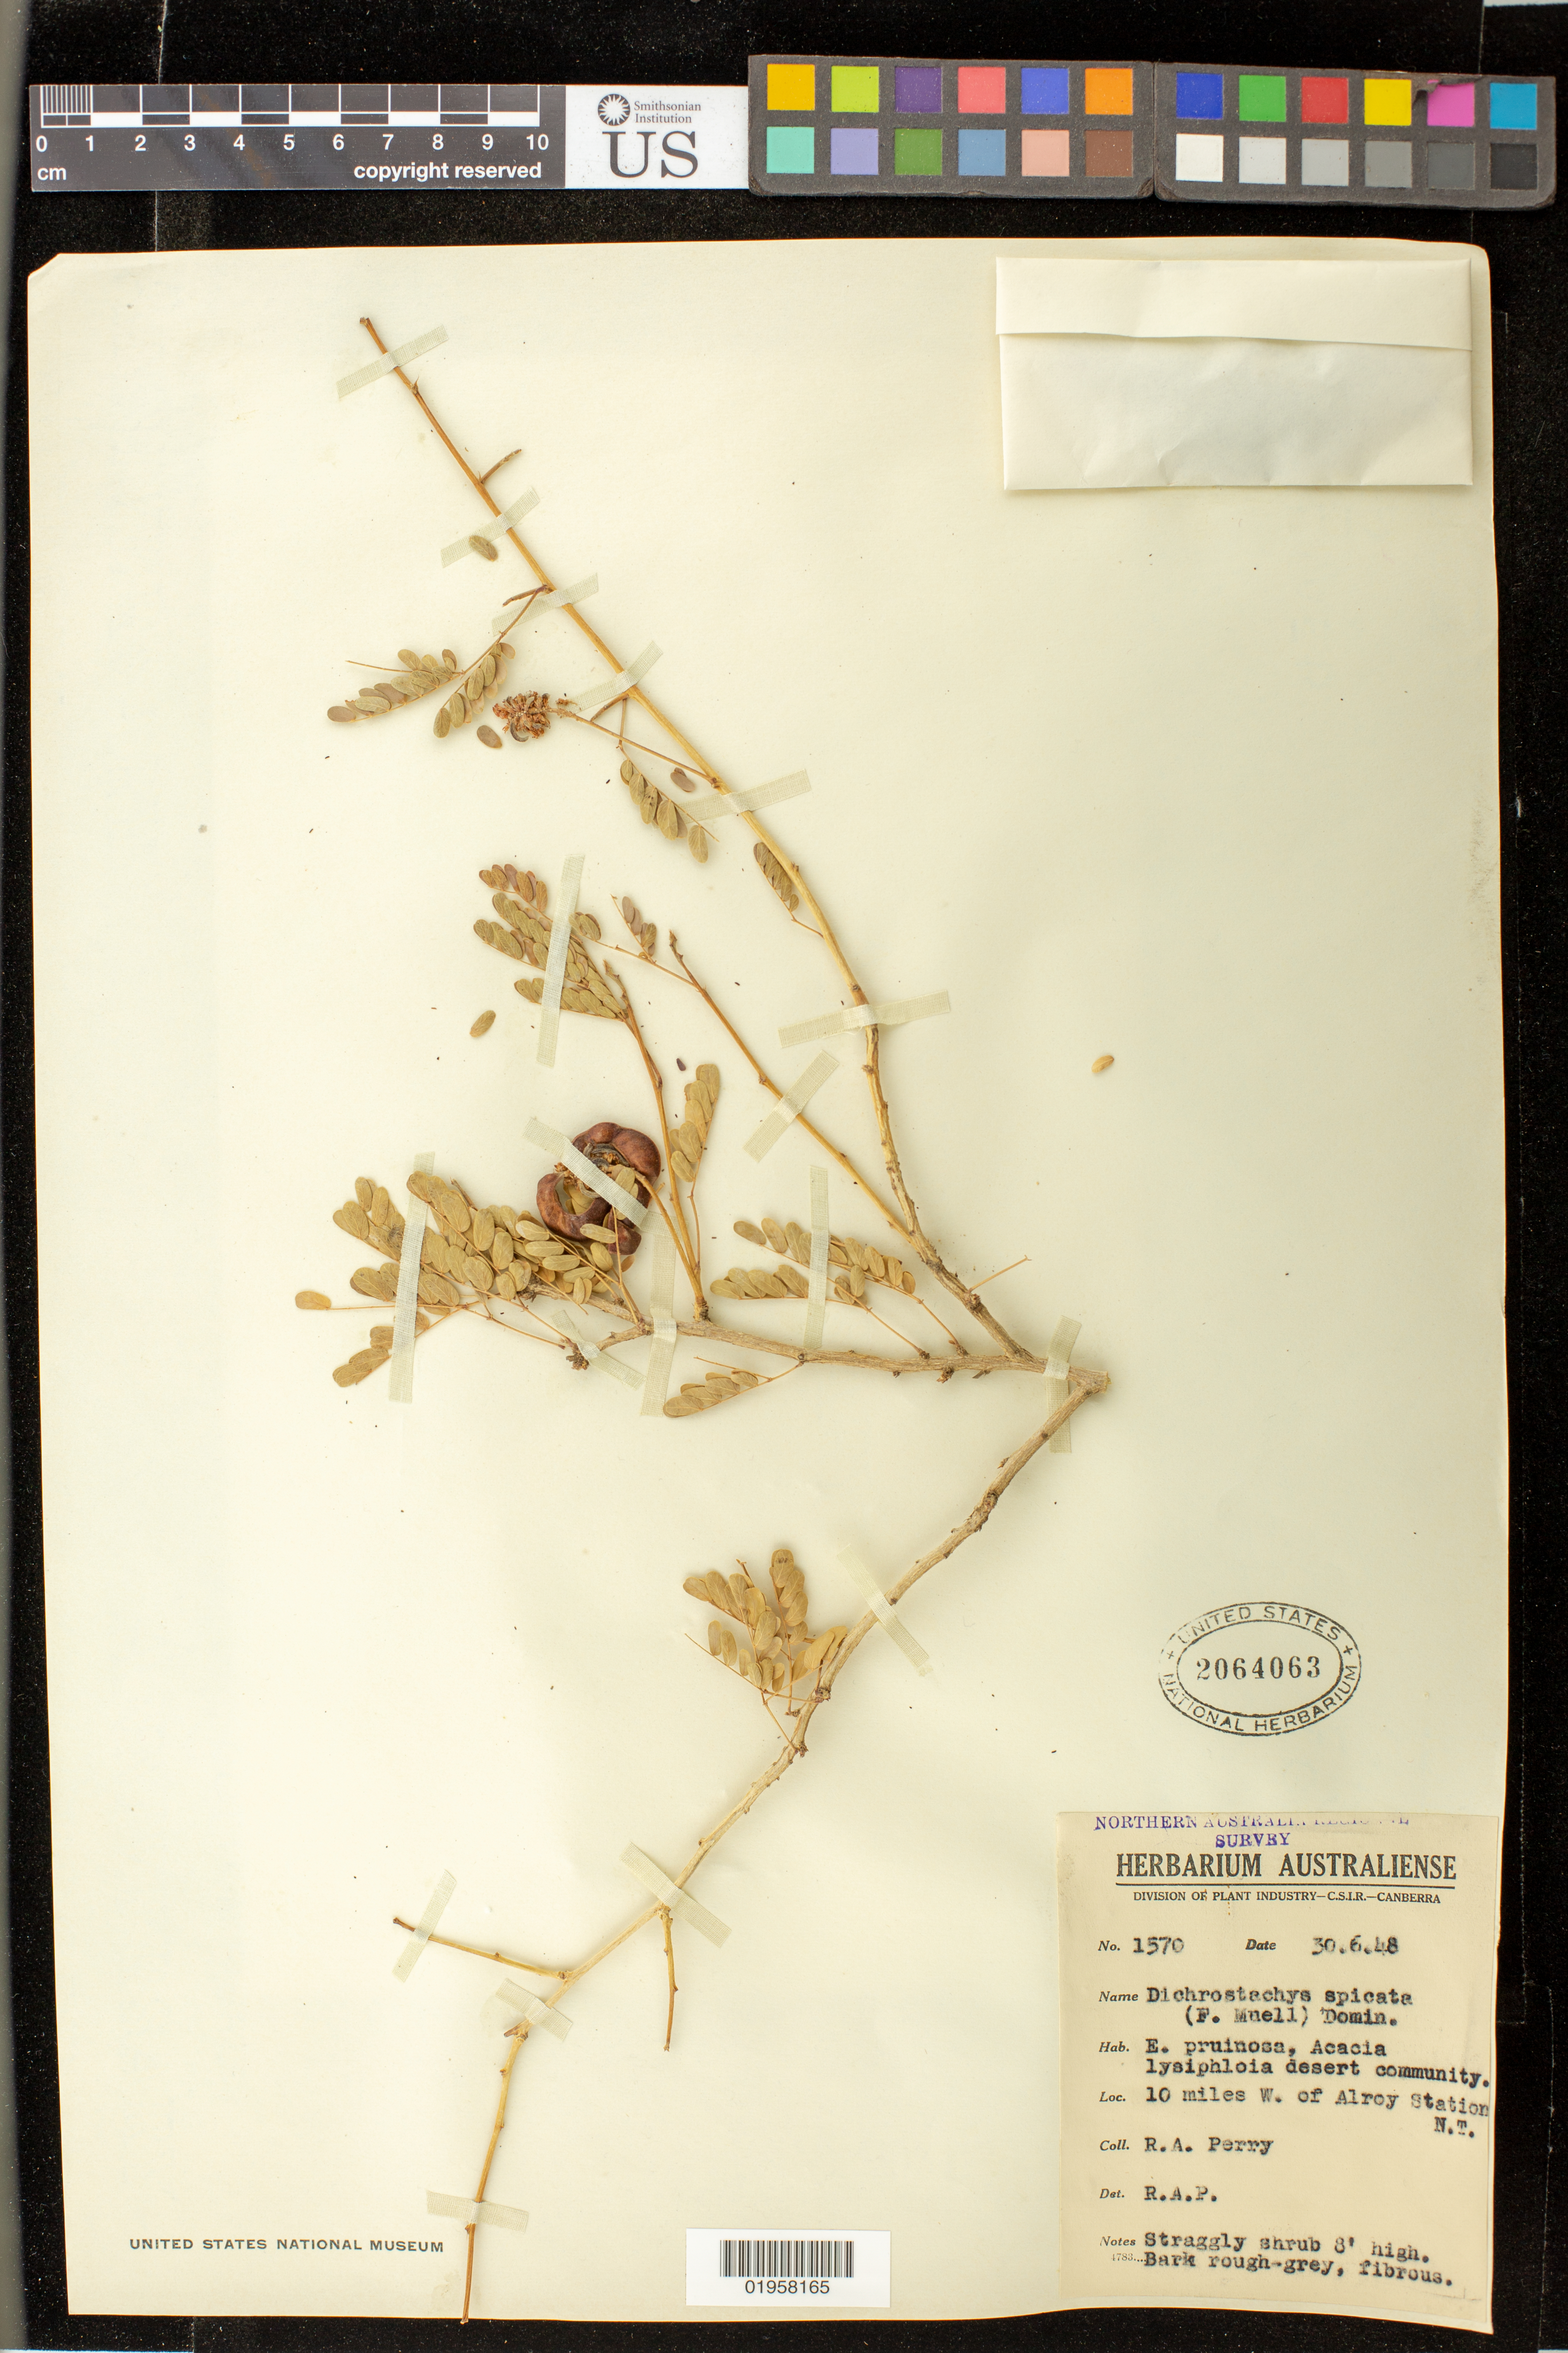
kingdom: Plantae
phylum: Tracheophyta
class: Magnoliopsida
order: Fabales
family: Fabaceae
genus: Dichrostachys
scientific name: Dichrostachys spicata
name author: Domin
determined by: Perry, R. A.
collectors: R. Perry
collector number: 1570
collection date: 1948-06-30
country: Australia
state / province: Northern Territory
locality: Alroy Station, 10 miles west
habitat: E. pruinosa, Acacia lysiphloia desert community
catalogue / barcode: US 2064063